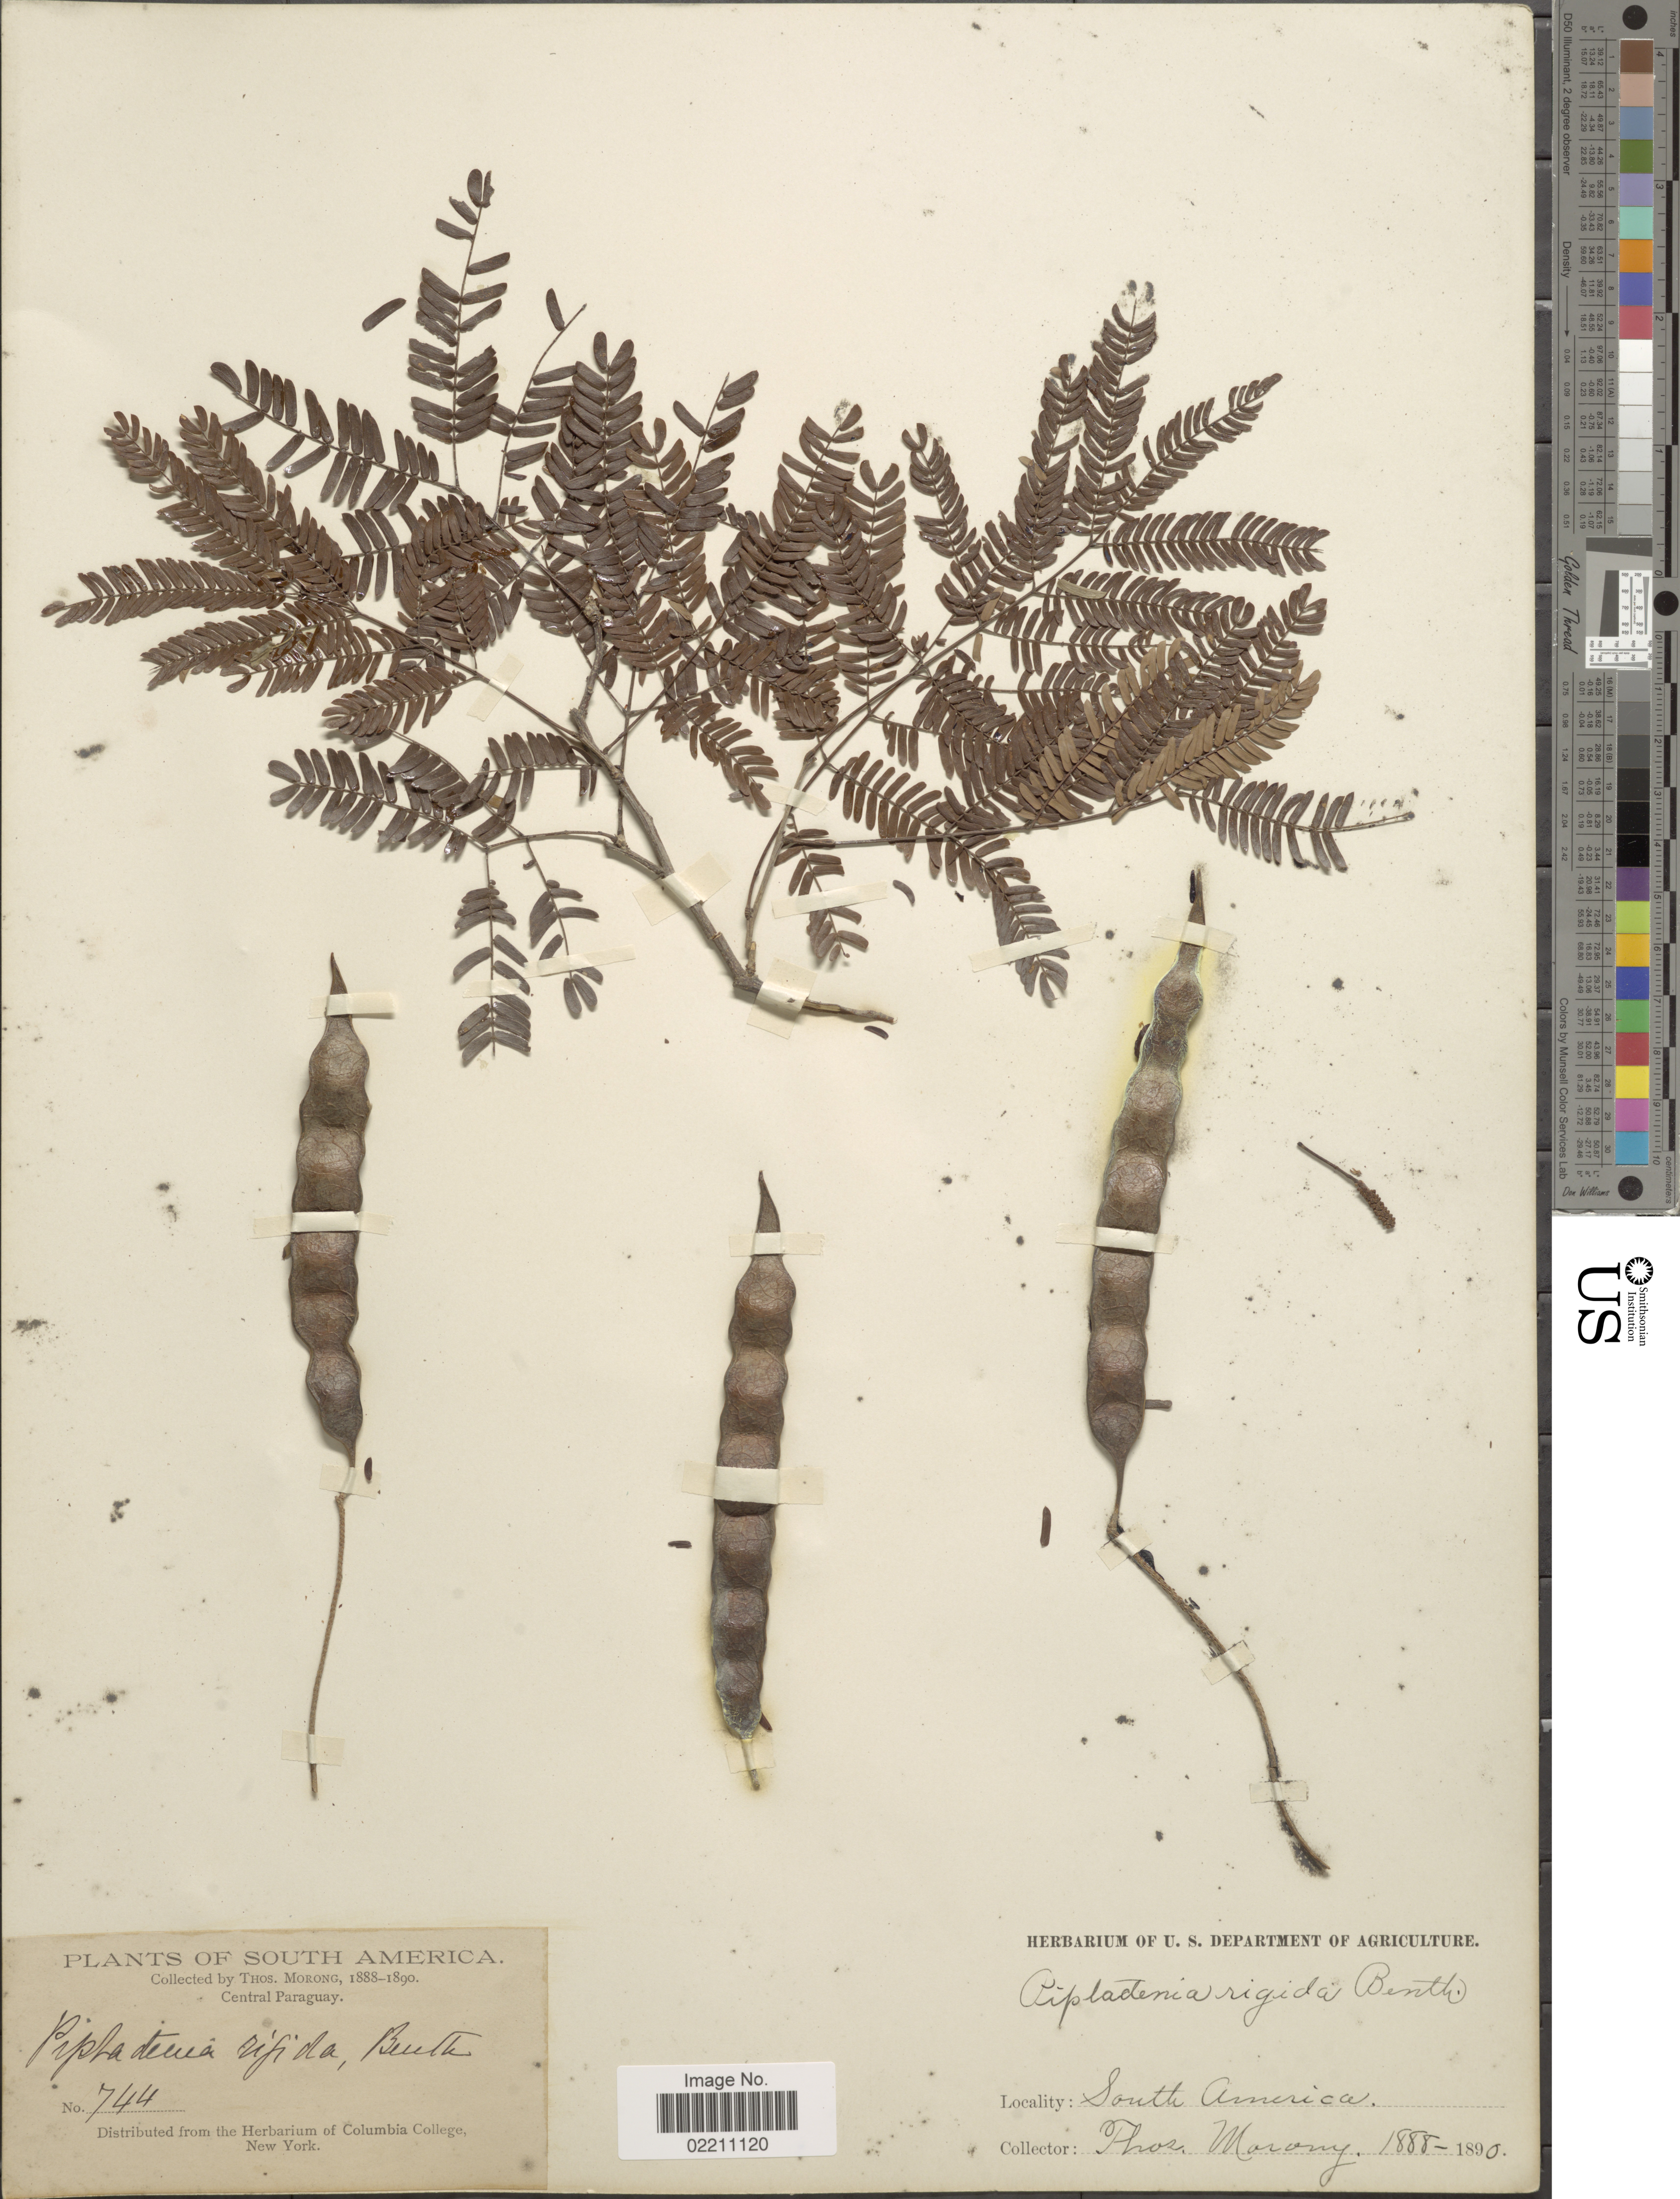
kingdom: Plantae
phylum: Tracheophyta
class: Magnoliopsida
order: Fabales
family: Fabaceae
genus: Parapiptadenia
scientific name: Parapiptadenia rigida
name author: (Benth.) Brenan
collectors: ex herb. T. Morong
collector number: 744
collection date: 1888/1890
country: Paraguay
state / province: Central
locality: South America, Central Paraguay.